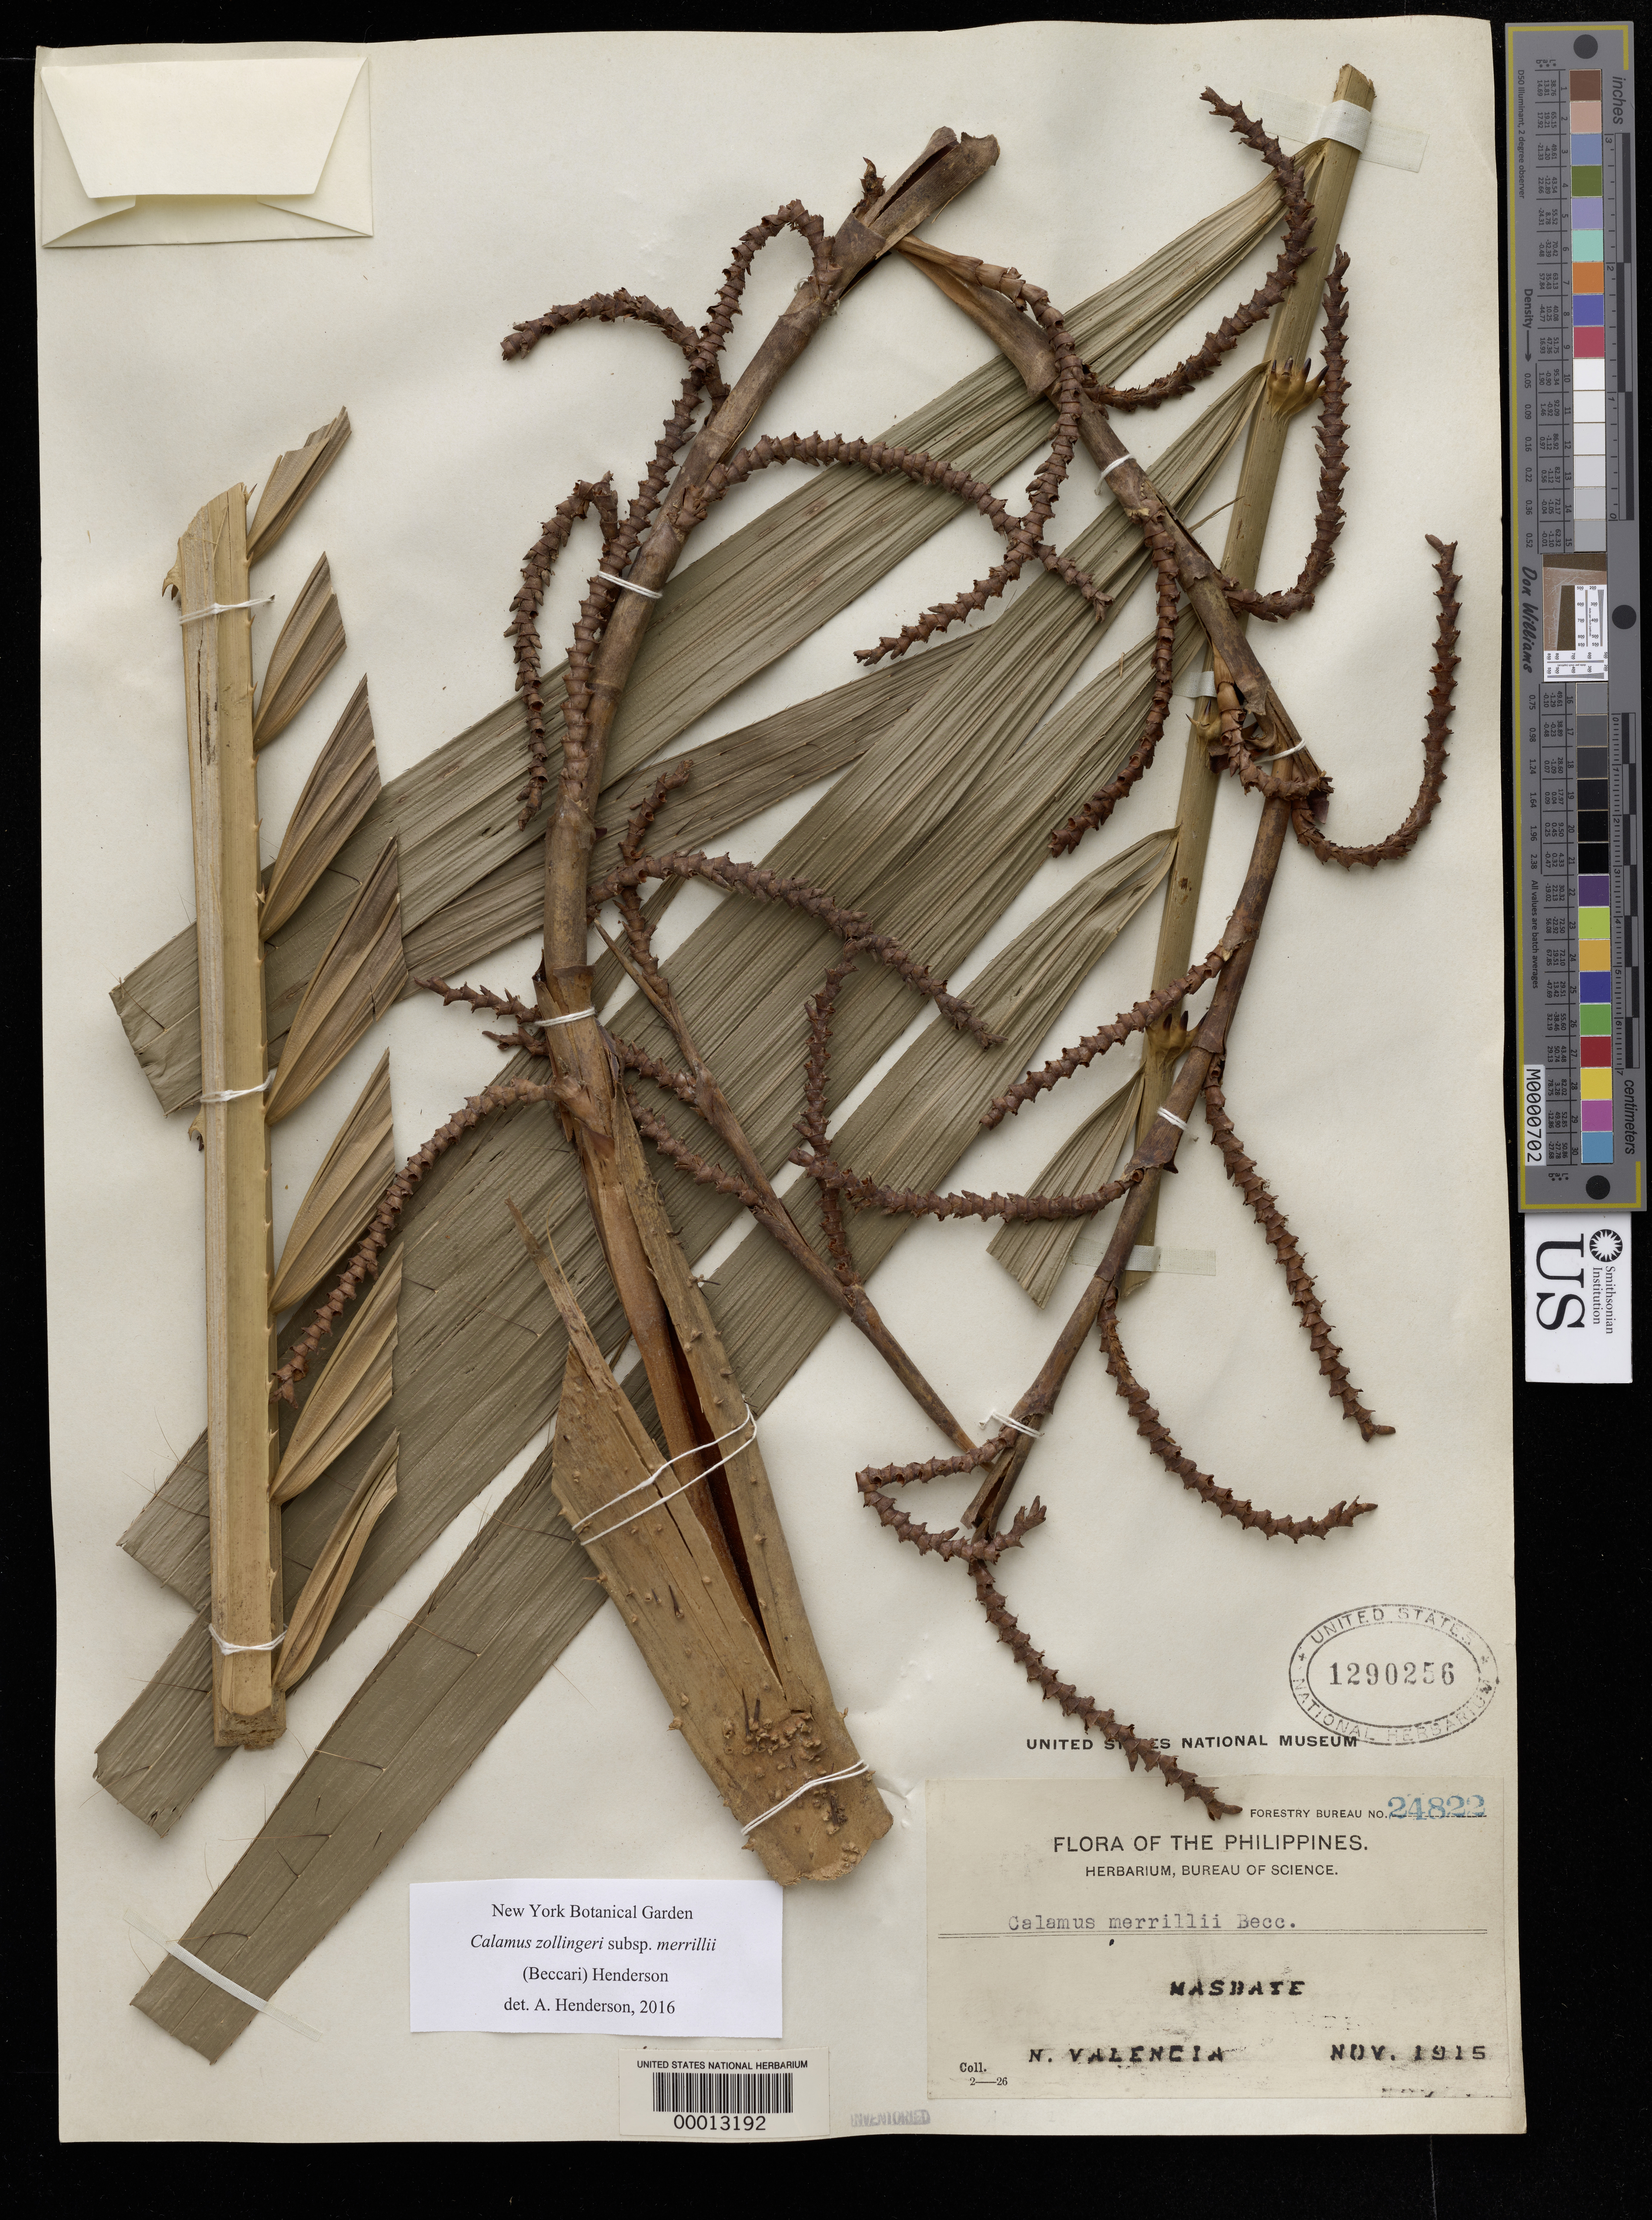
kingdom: Plantae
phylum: Tracheophyta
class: Liliopsida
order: Arecales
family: Arecaceae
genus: Calamus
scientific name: Calamus zollingeri subsp. merrillii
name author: (Becc.) A.J. Hend.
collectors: N. Valencia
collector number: Forestry Bureau 24822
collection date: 1915-11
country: Philippines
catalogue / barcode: US 1290256